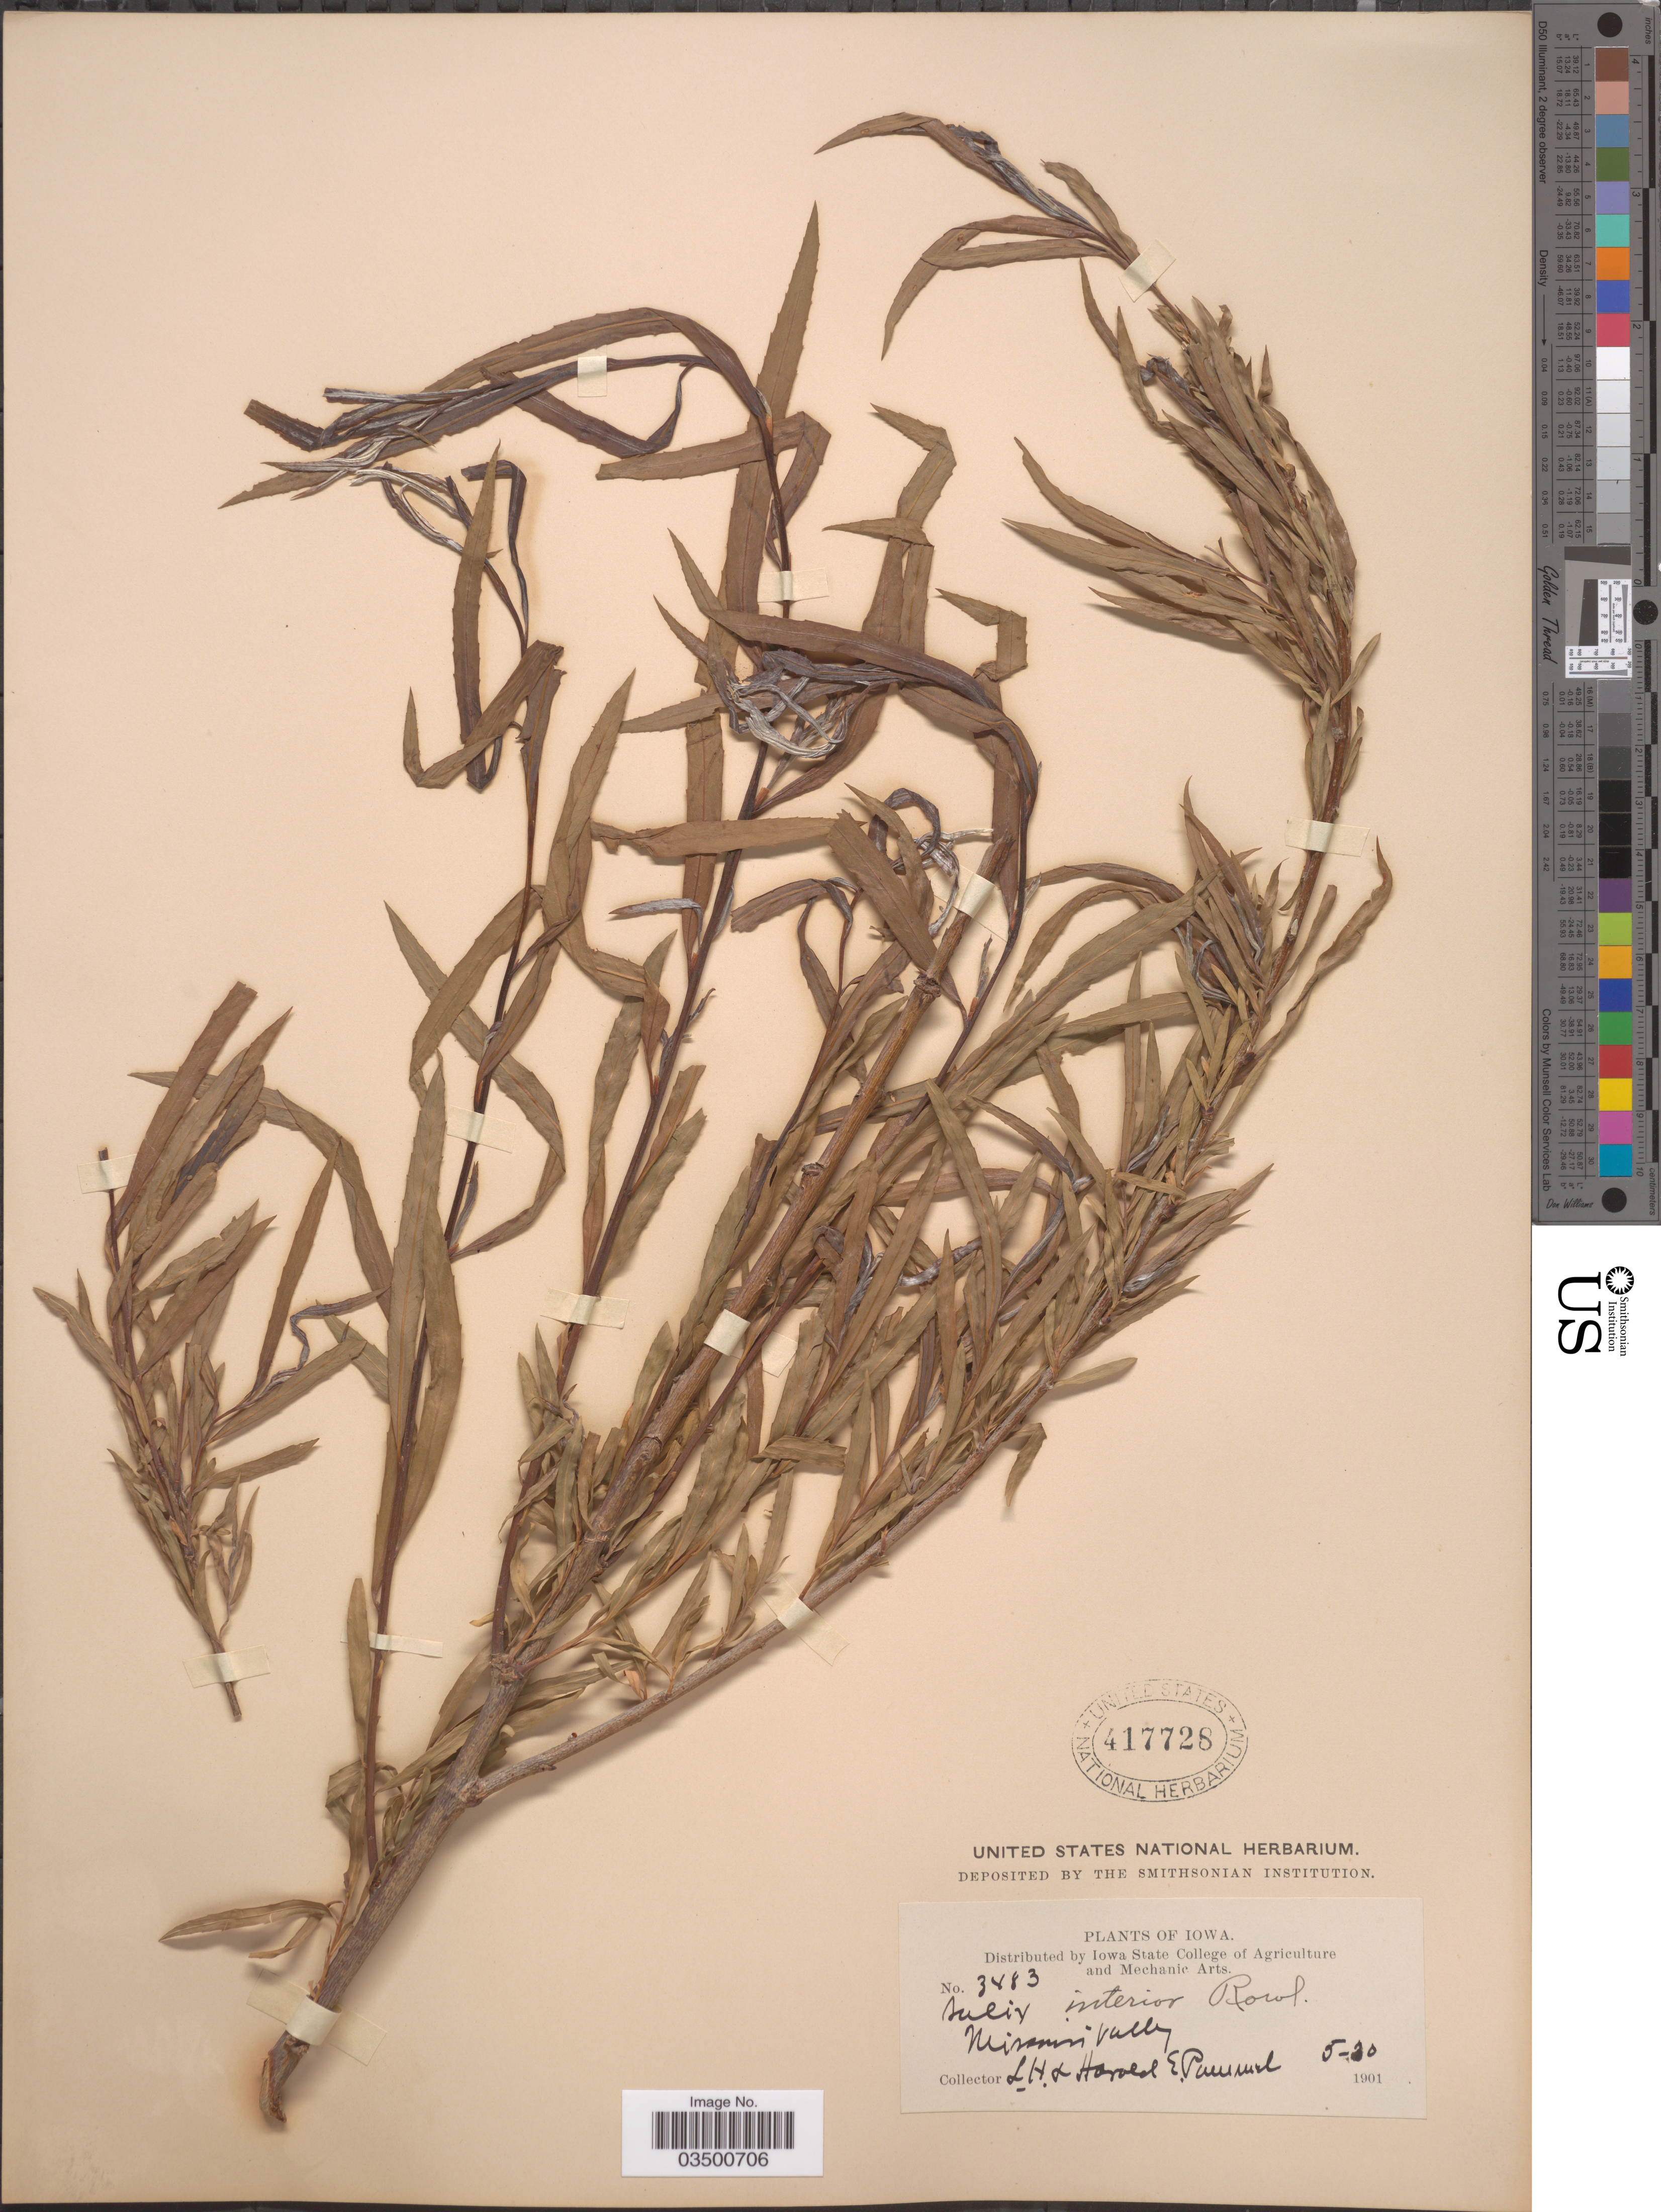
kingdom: Plantae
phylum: Tracheophyta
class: Magnoliopsida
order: Malpighiales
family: Salicaceae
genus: Salix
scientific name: Salix interior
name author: Rowlee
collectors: L. Pammel & H. Pammel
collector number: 3883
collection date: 1901-05-30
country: United States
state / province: Iowa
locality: Missouri Valley.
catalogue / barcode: US 417728